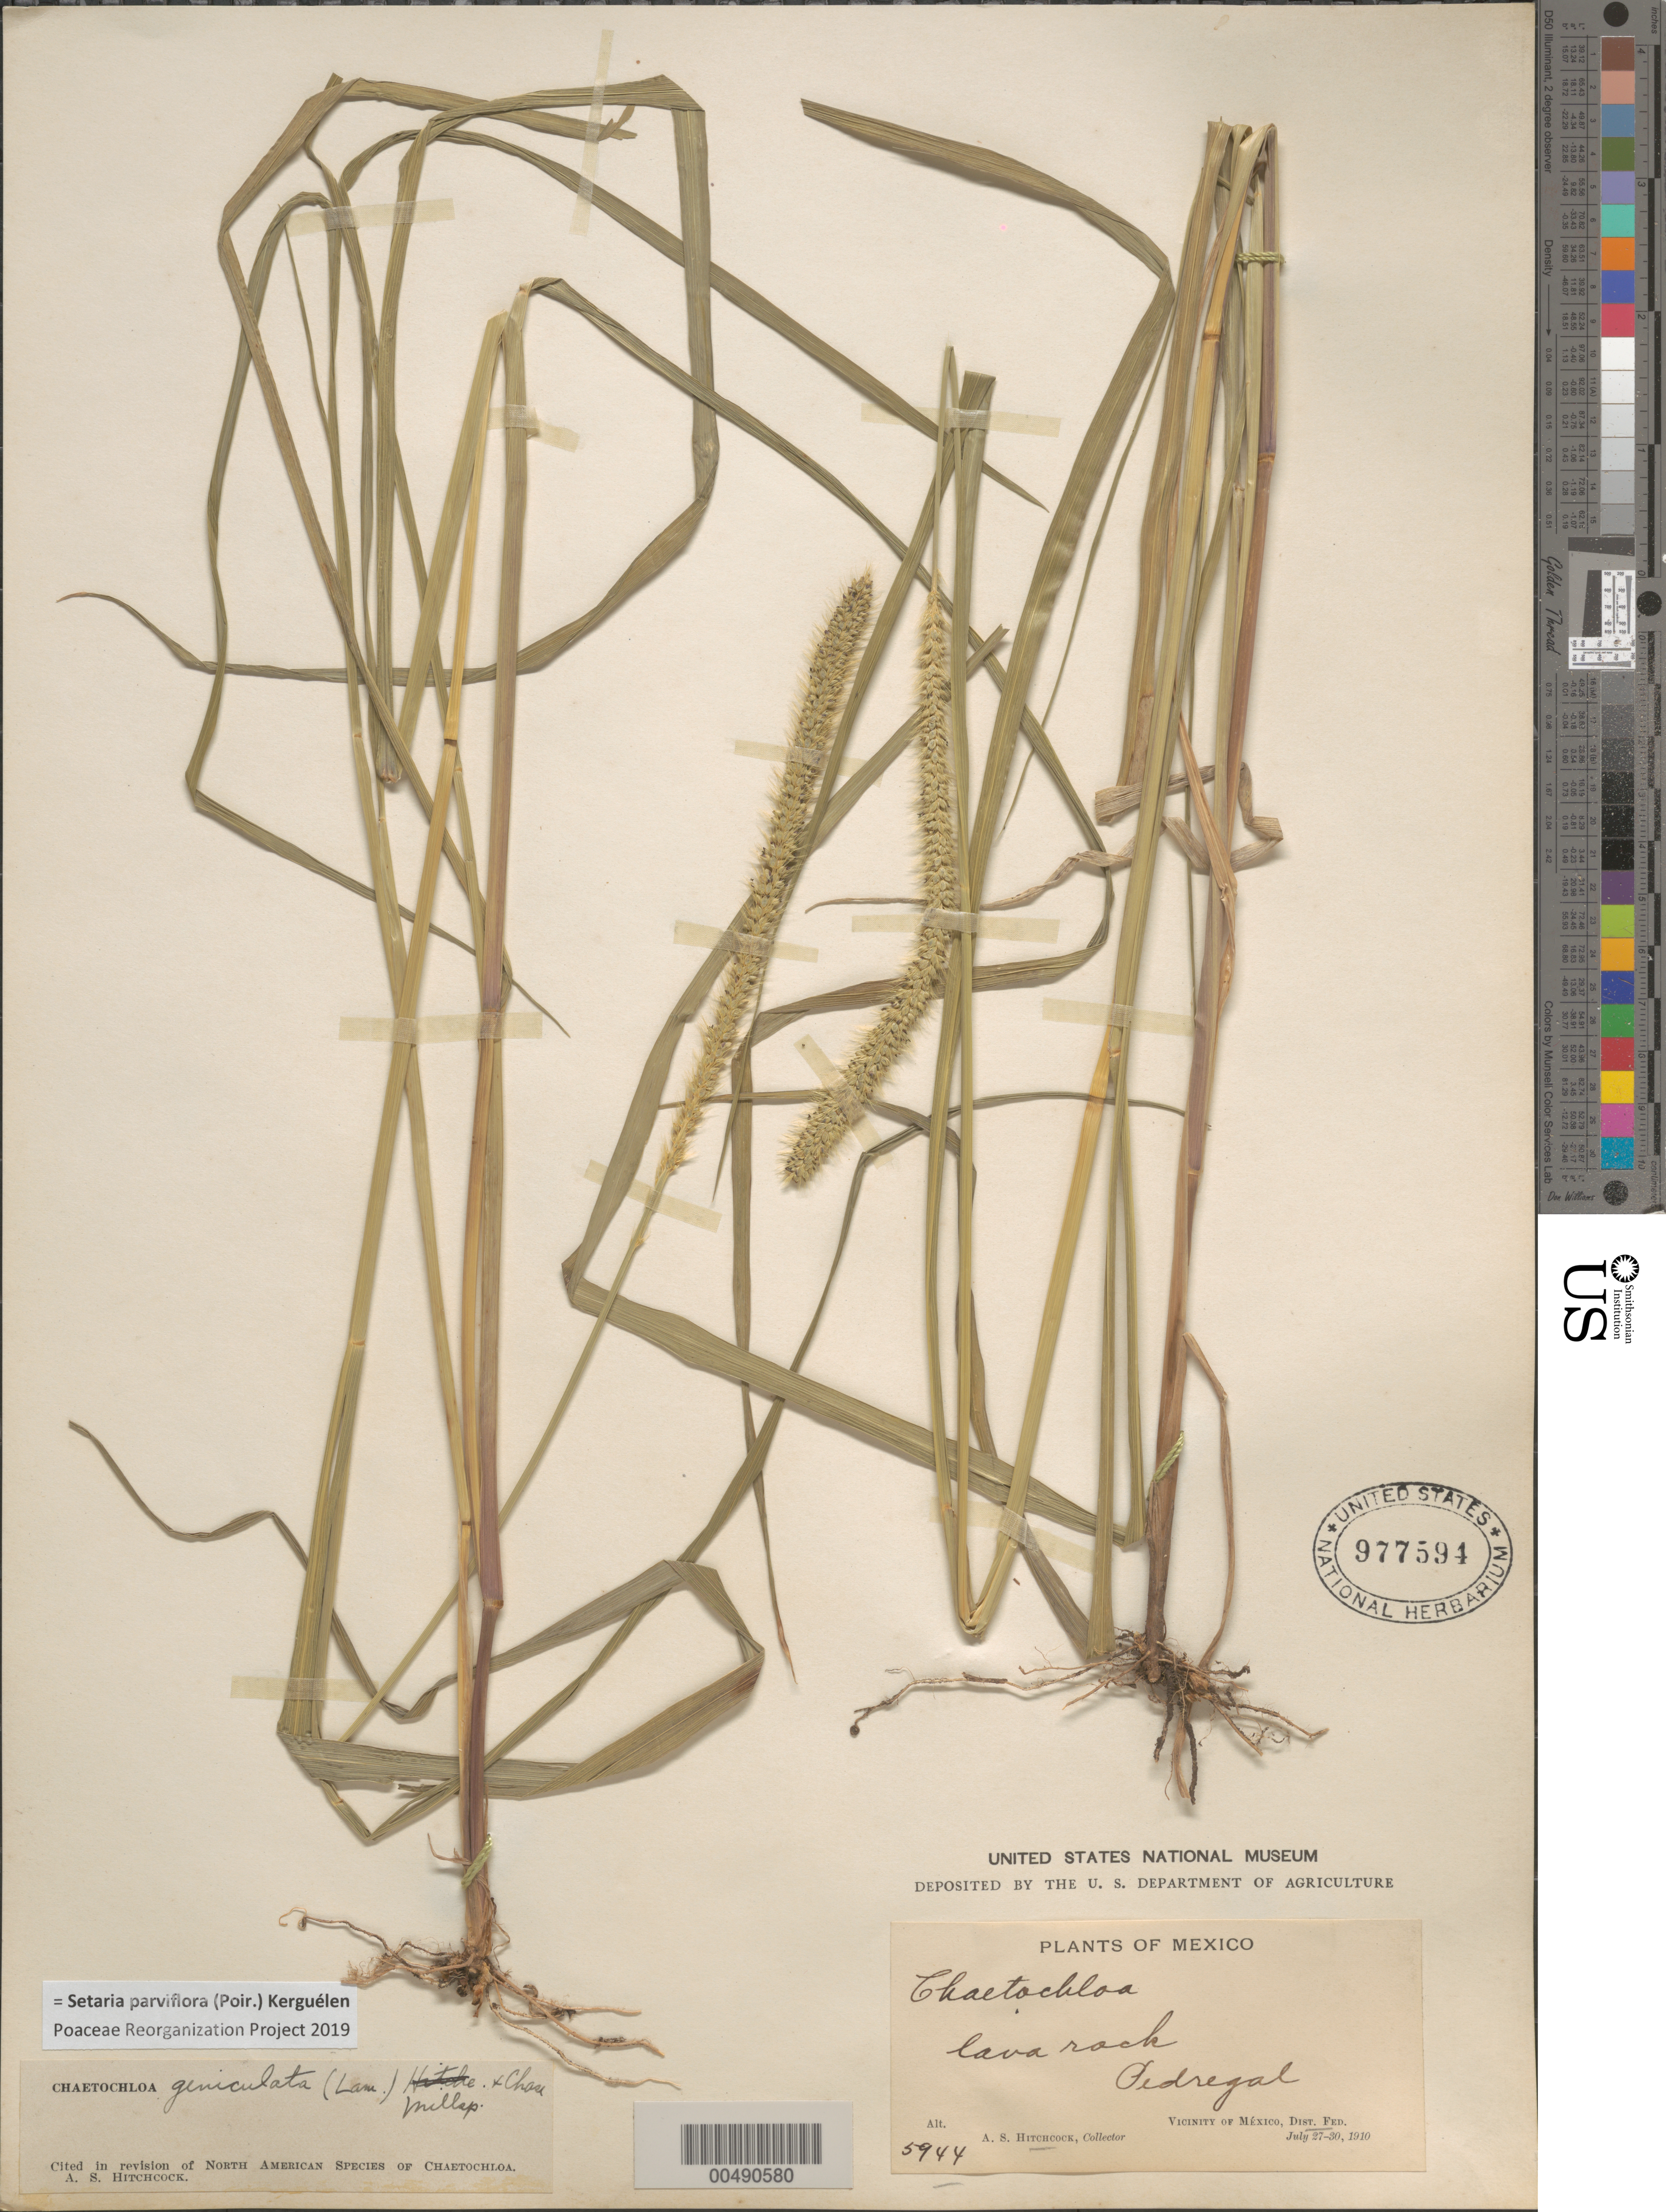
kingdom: Plantae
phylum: Tracheophyta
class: Liliopsida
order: Poales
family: Poaceae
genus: Setaria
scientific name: Setaria parviflora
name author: (Poir.) Kerguélen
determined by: Poaceae Reorganization Project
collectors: A. S. Hitchcock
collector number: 5944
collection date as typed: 27 Jul 1910 to 30 Jul 1910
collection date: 1910-07-27/1910-07-30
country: Mexico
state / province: Distrito Federal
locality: Vicinity of México, Pedregal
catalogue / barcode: US 977594